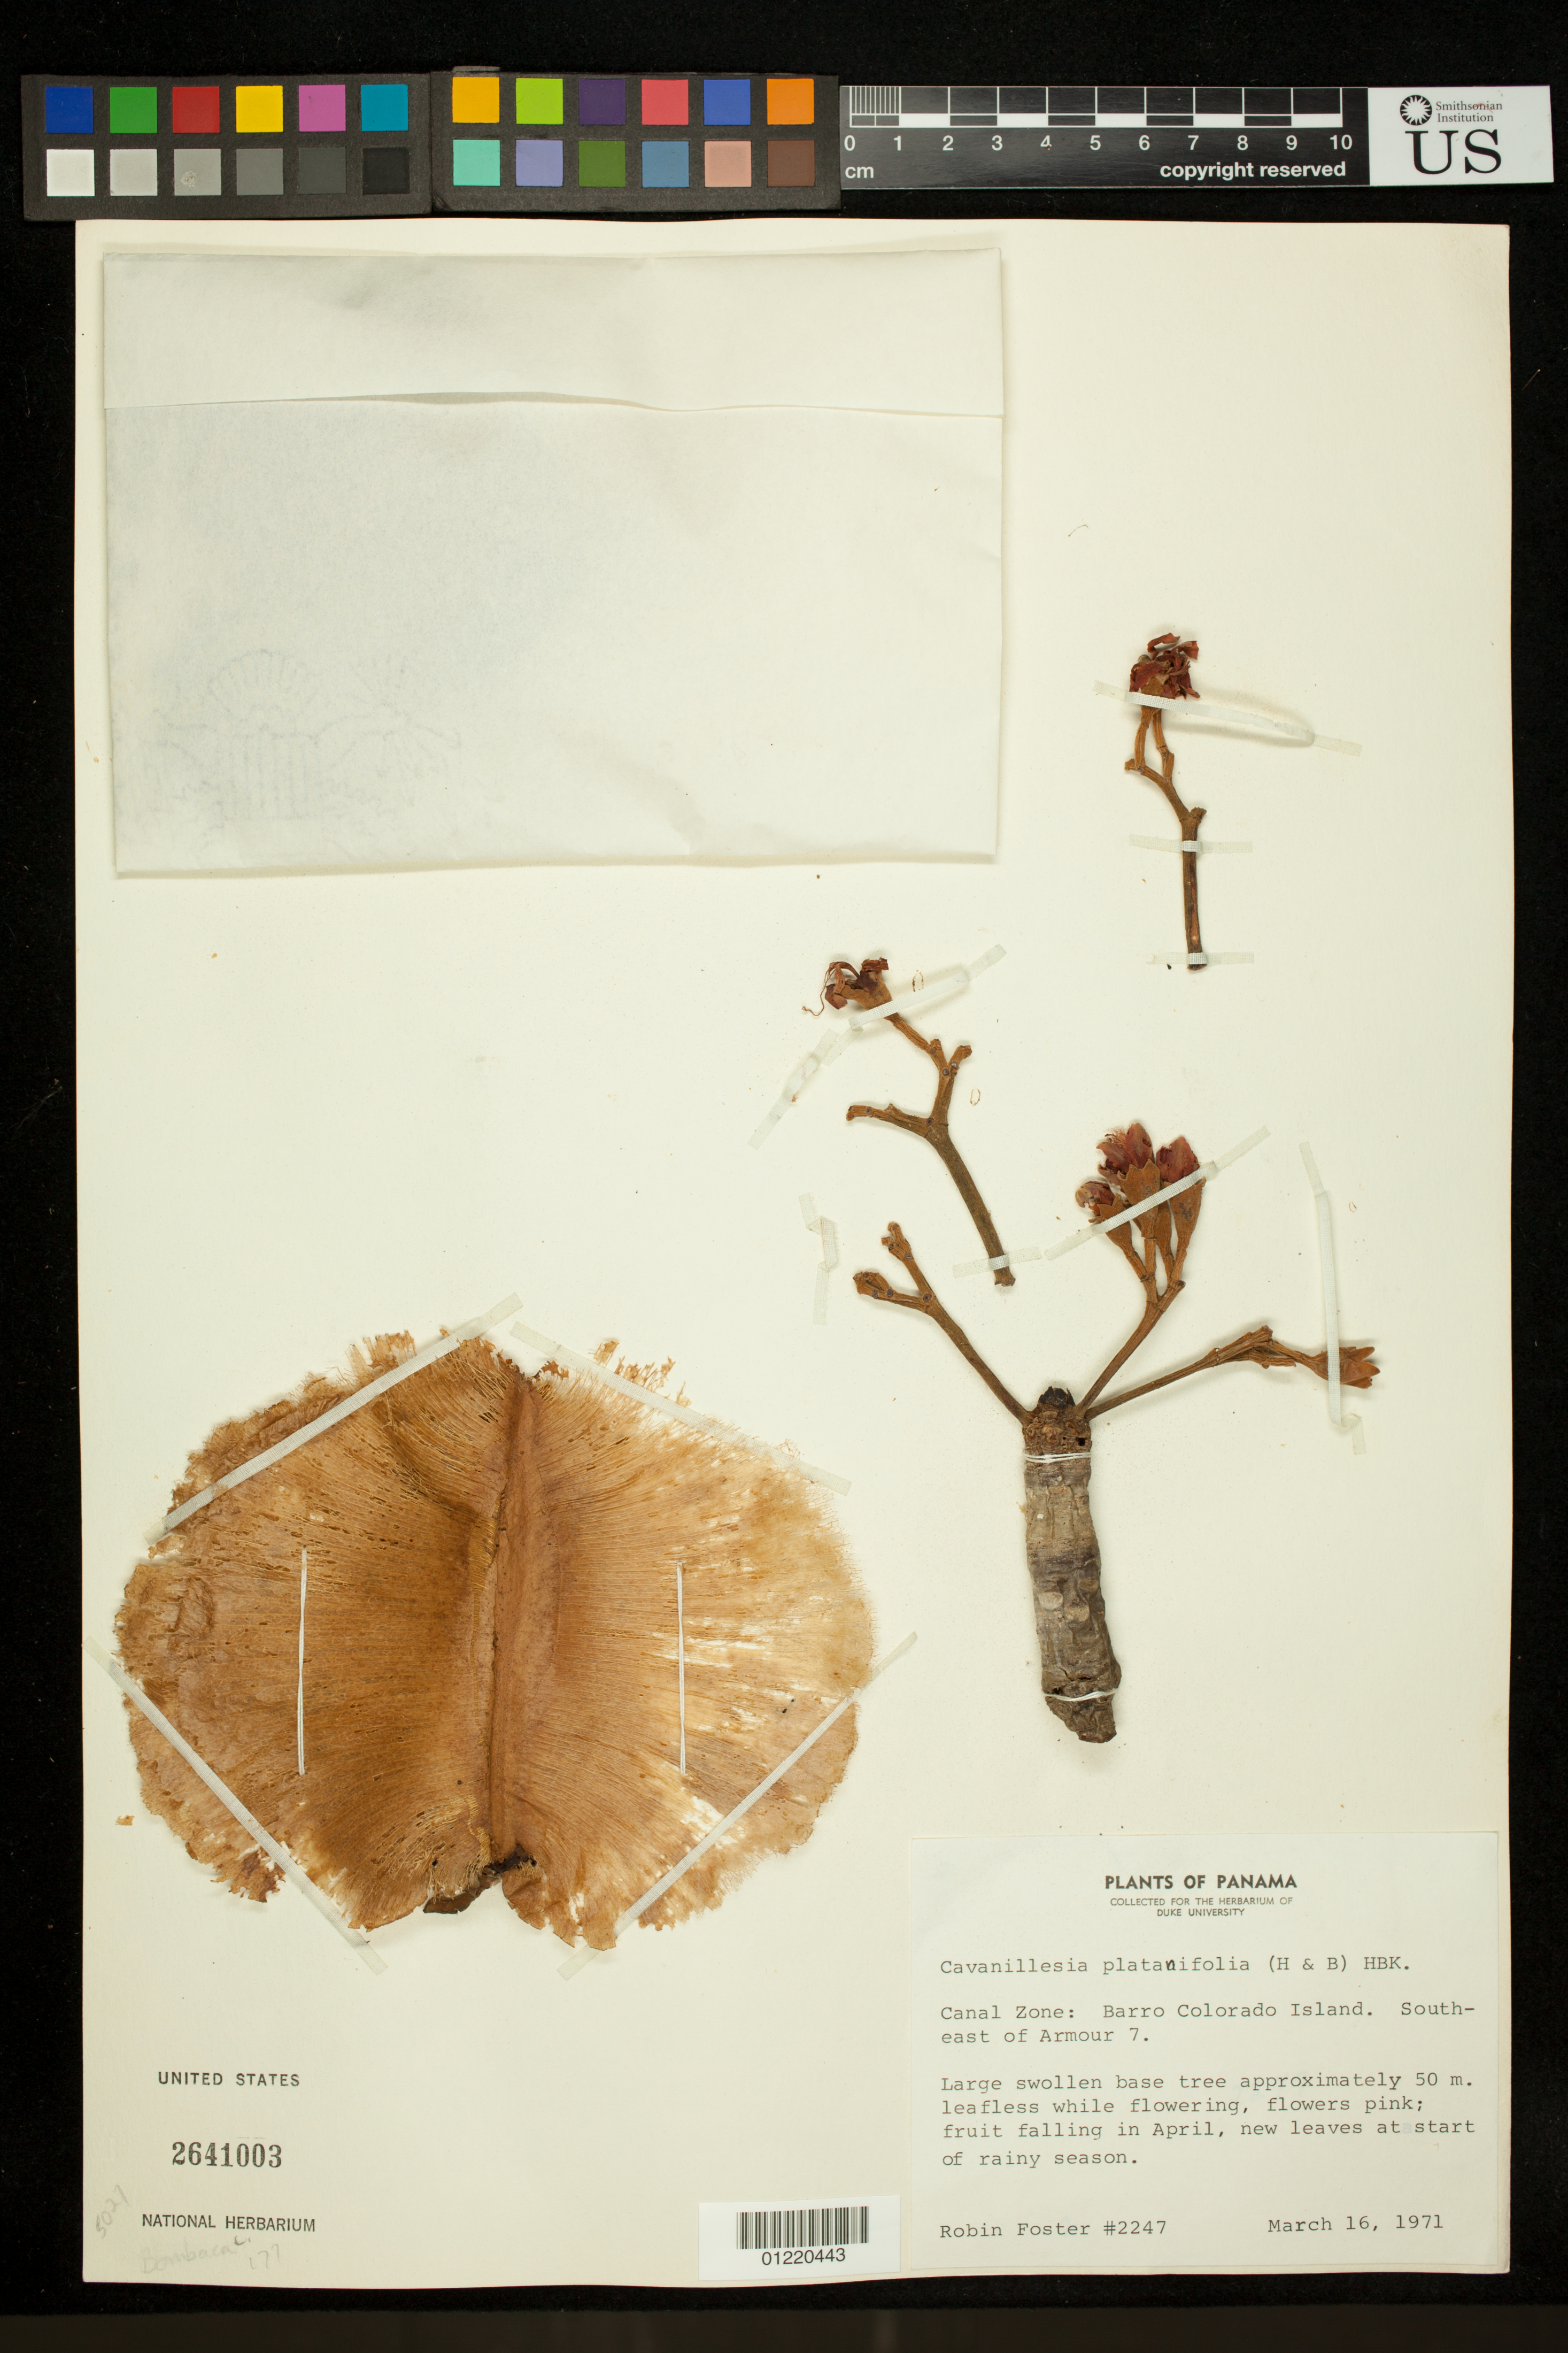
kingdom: Plantae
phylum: Tracheophyta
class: Magnoliopsida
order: Malvales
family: Malvaceae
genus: Cavanillesia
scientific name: Cavanillesia platanifolia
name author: (Bonpl.) Kunth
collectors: R. B. Foster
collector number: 2247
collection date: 1971-04-16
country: Panama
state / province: Panamá Oeste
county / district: Canal Zone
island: Barro Colorado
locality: Barro Colorado Island. South-east of Armour 7. Canal Zone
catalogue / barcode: US 2641003